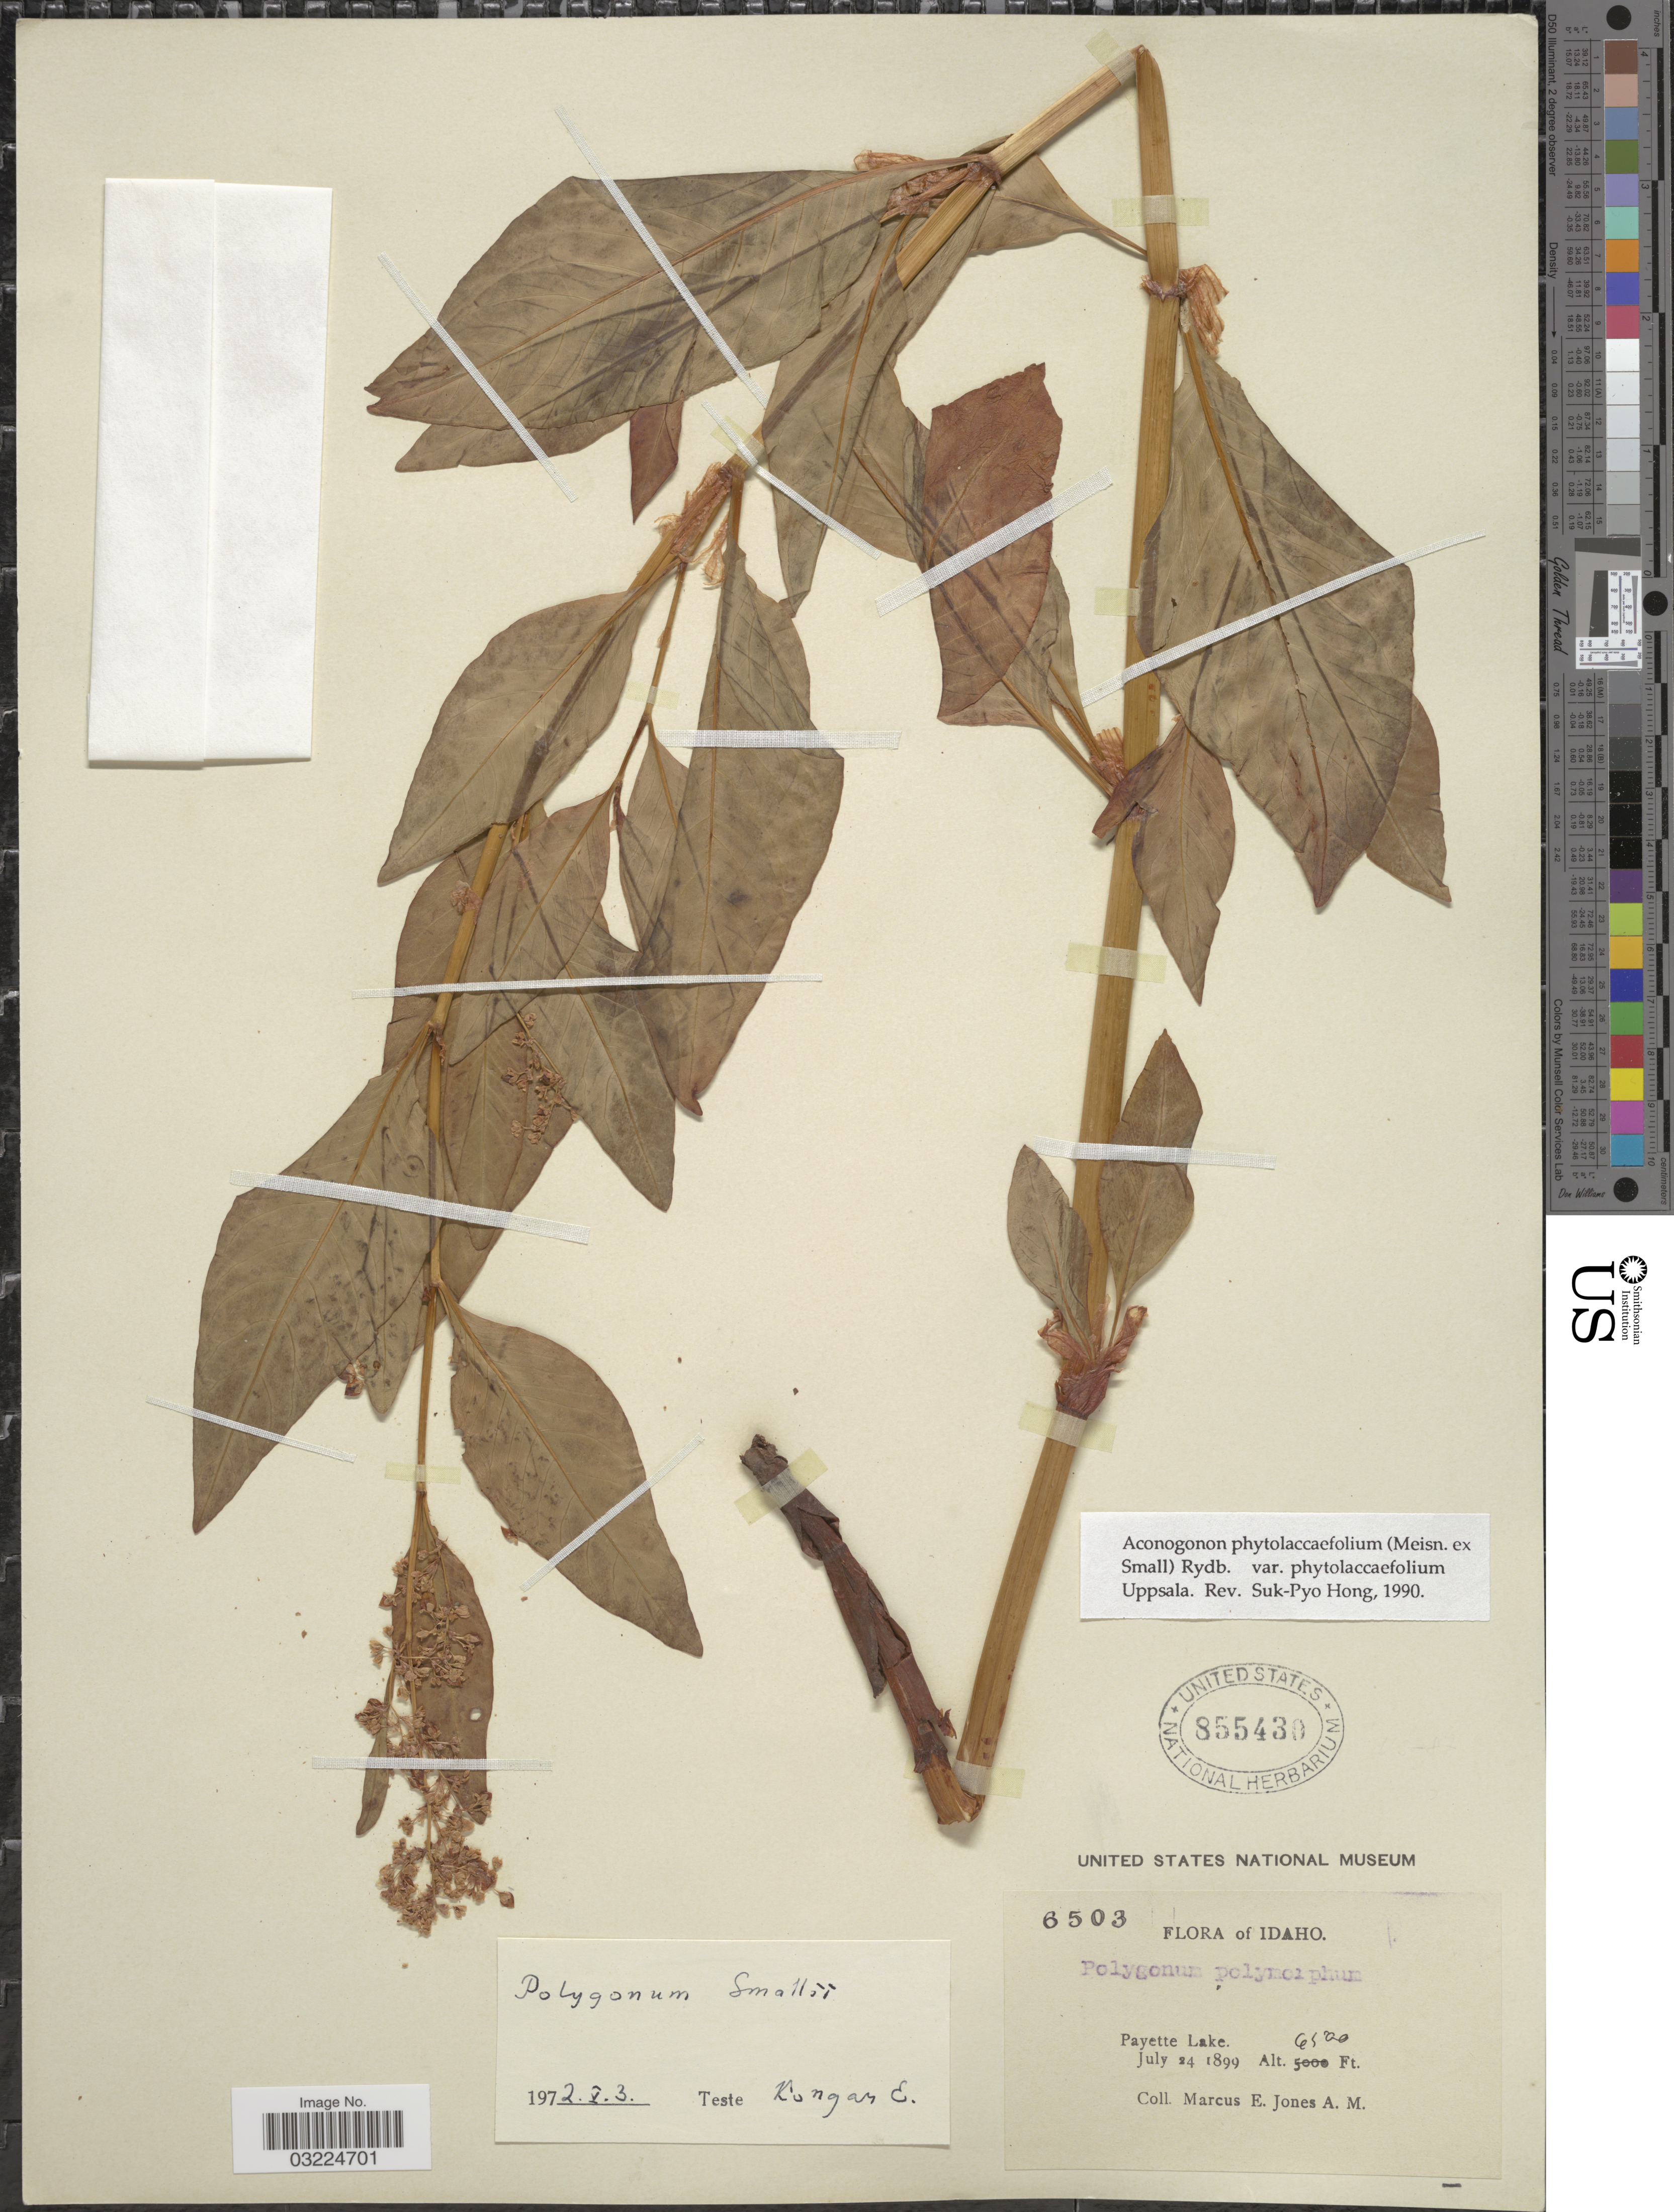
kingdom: Plantae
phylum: Tracheophyta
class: Magnoliopsida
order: Caryophyllales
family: Polygonaceae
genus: Koenigia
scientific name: Koenigia phytolaccifolia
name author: (Meisn. ex Small) T.M. Schust. & Reveal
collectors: M. E. Jones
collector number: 6503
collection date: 1899-07-24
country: United States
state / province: Idaho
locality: Payette Lake.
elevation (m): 1981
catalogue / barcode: US 855430